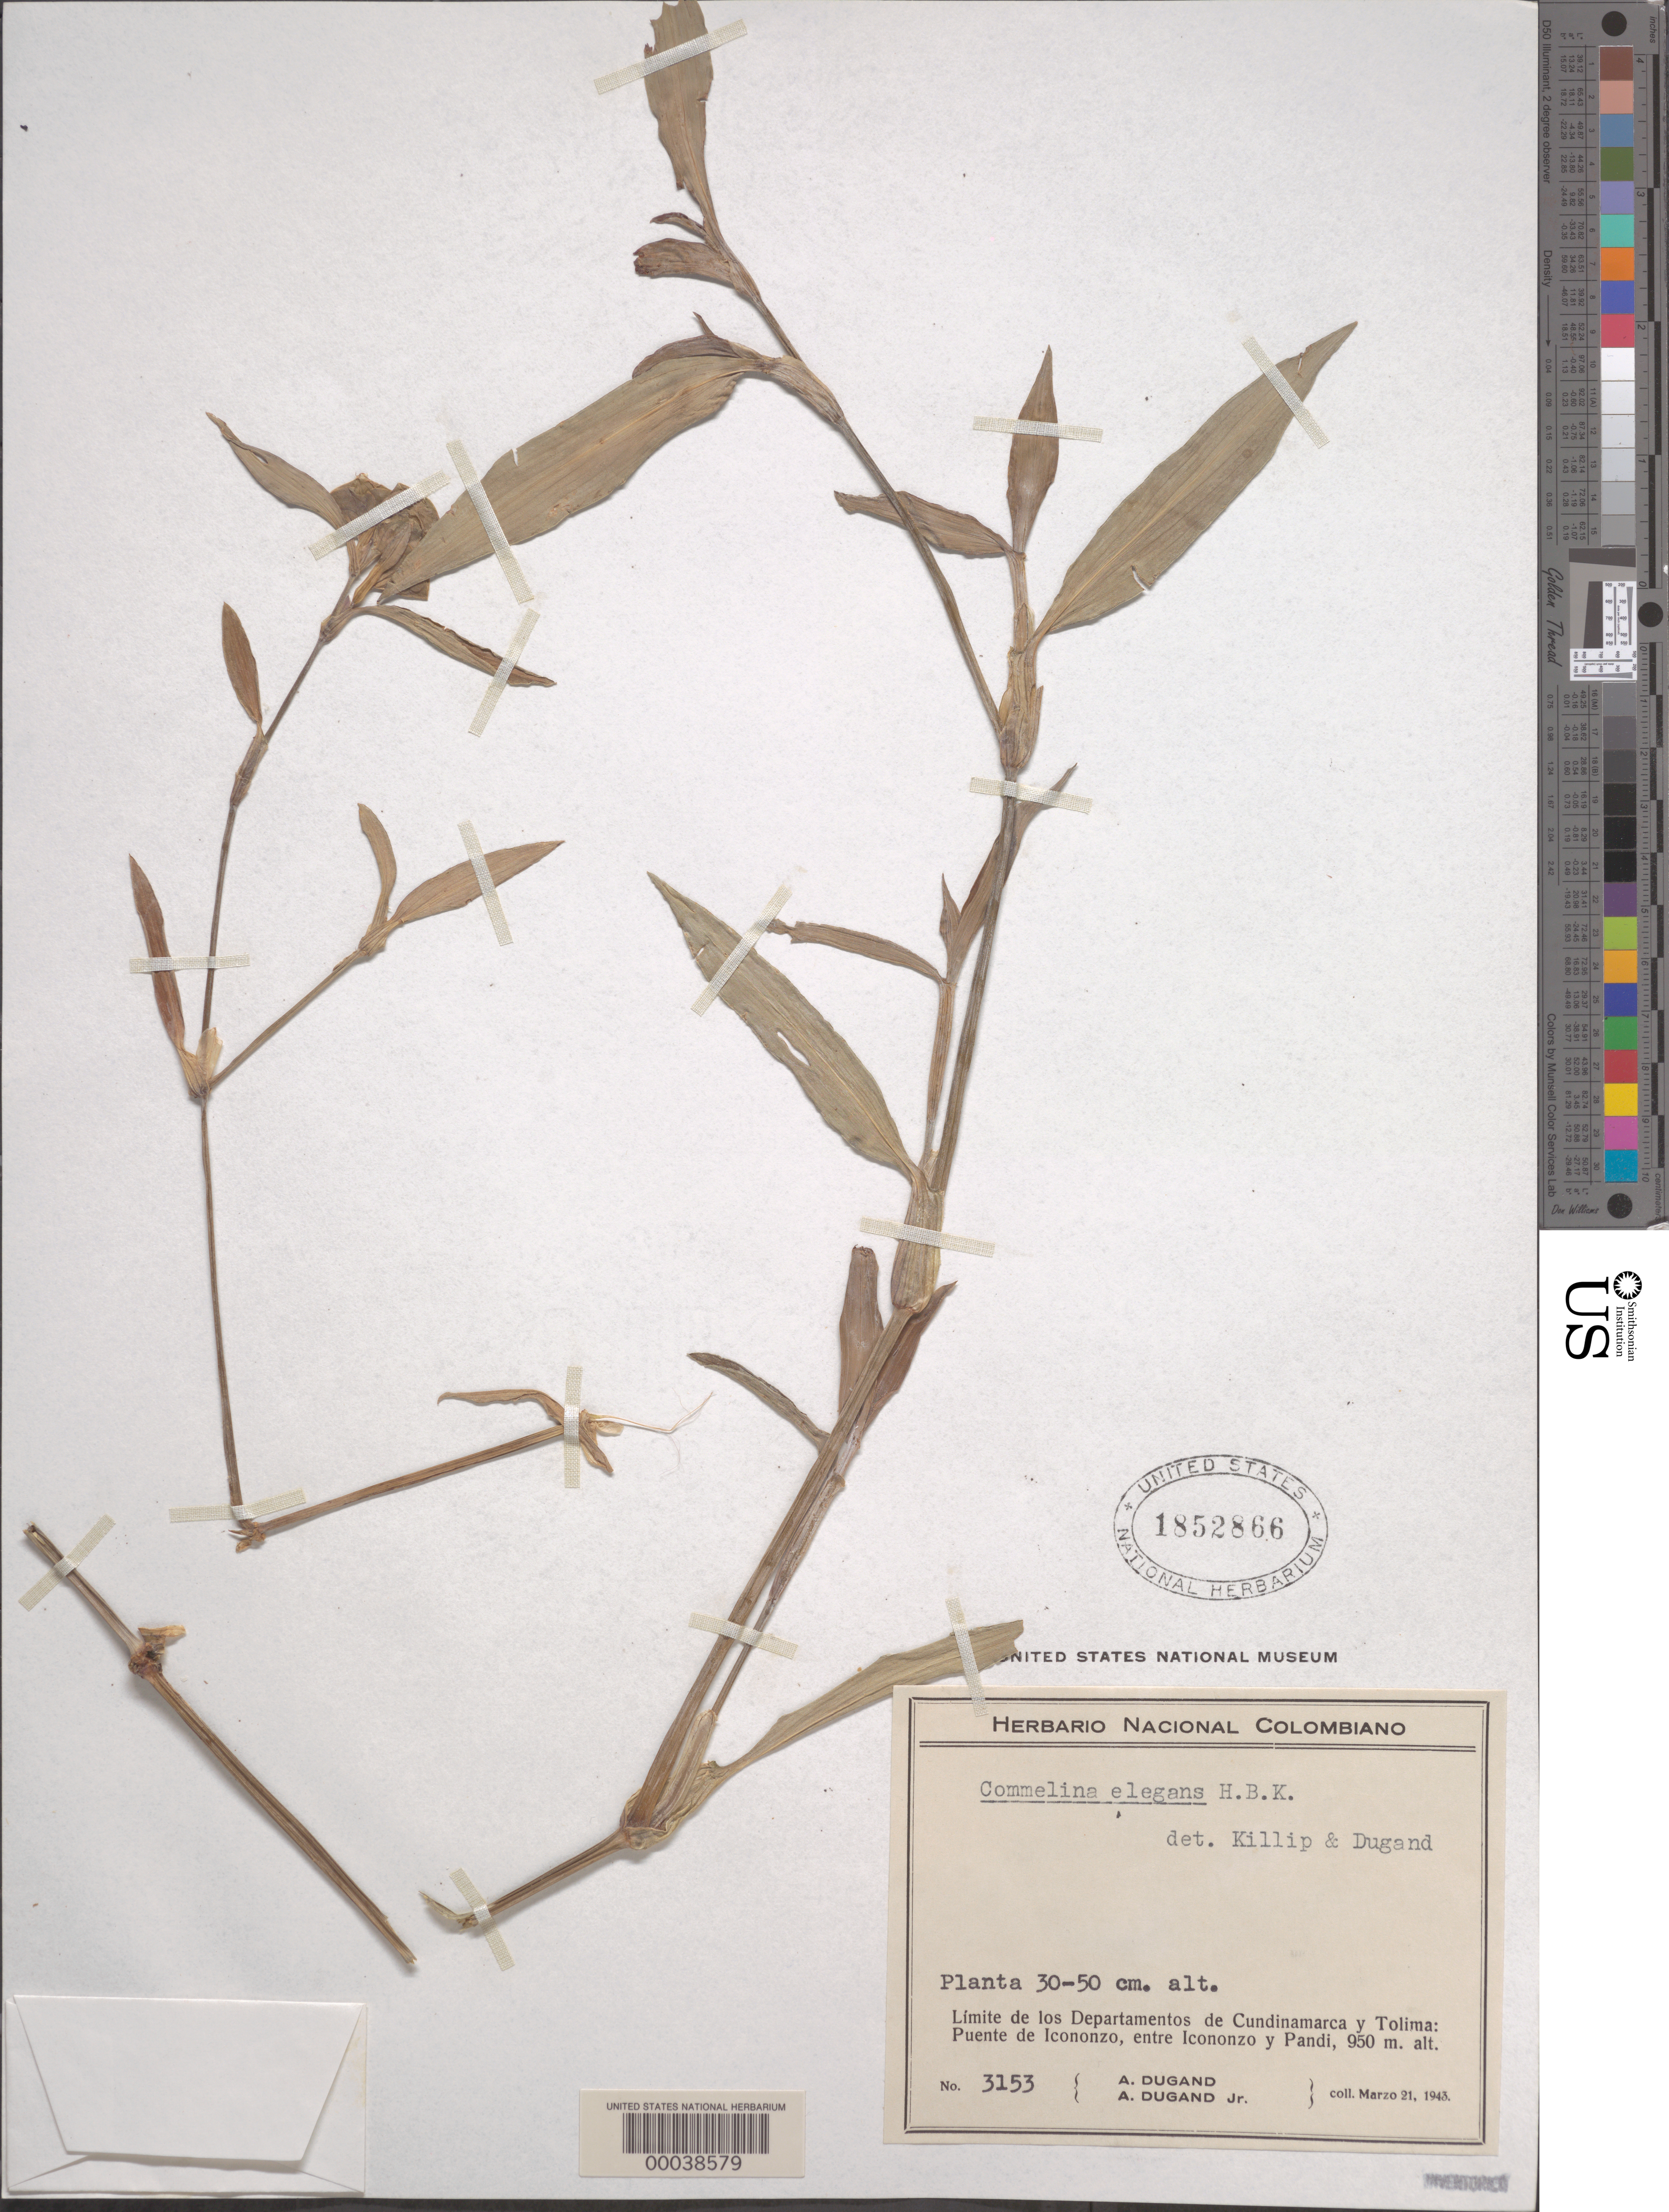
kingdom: Plantae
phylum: Tracheophyta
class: Liliopsida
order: Commelinales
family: Commelinaceae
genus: Commelina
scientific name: Commelina erecta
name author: L.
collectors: A. Dugand G. & A. Dugand Jr.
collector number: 3153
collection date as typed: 21 Mar 1943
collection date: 1943-03-21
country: Colombia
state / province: Cundinamarca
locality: Puente de Icononzo, between Icononzo and Pandi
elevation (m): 950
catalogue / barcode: US 1852866